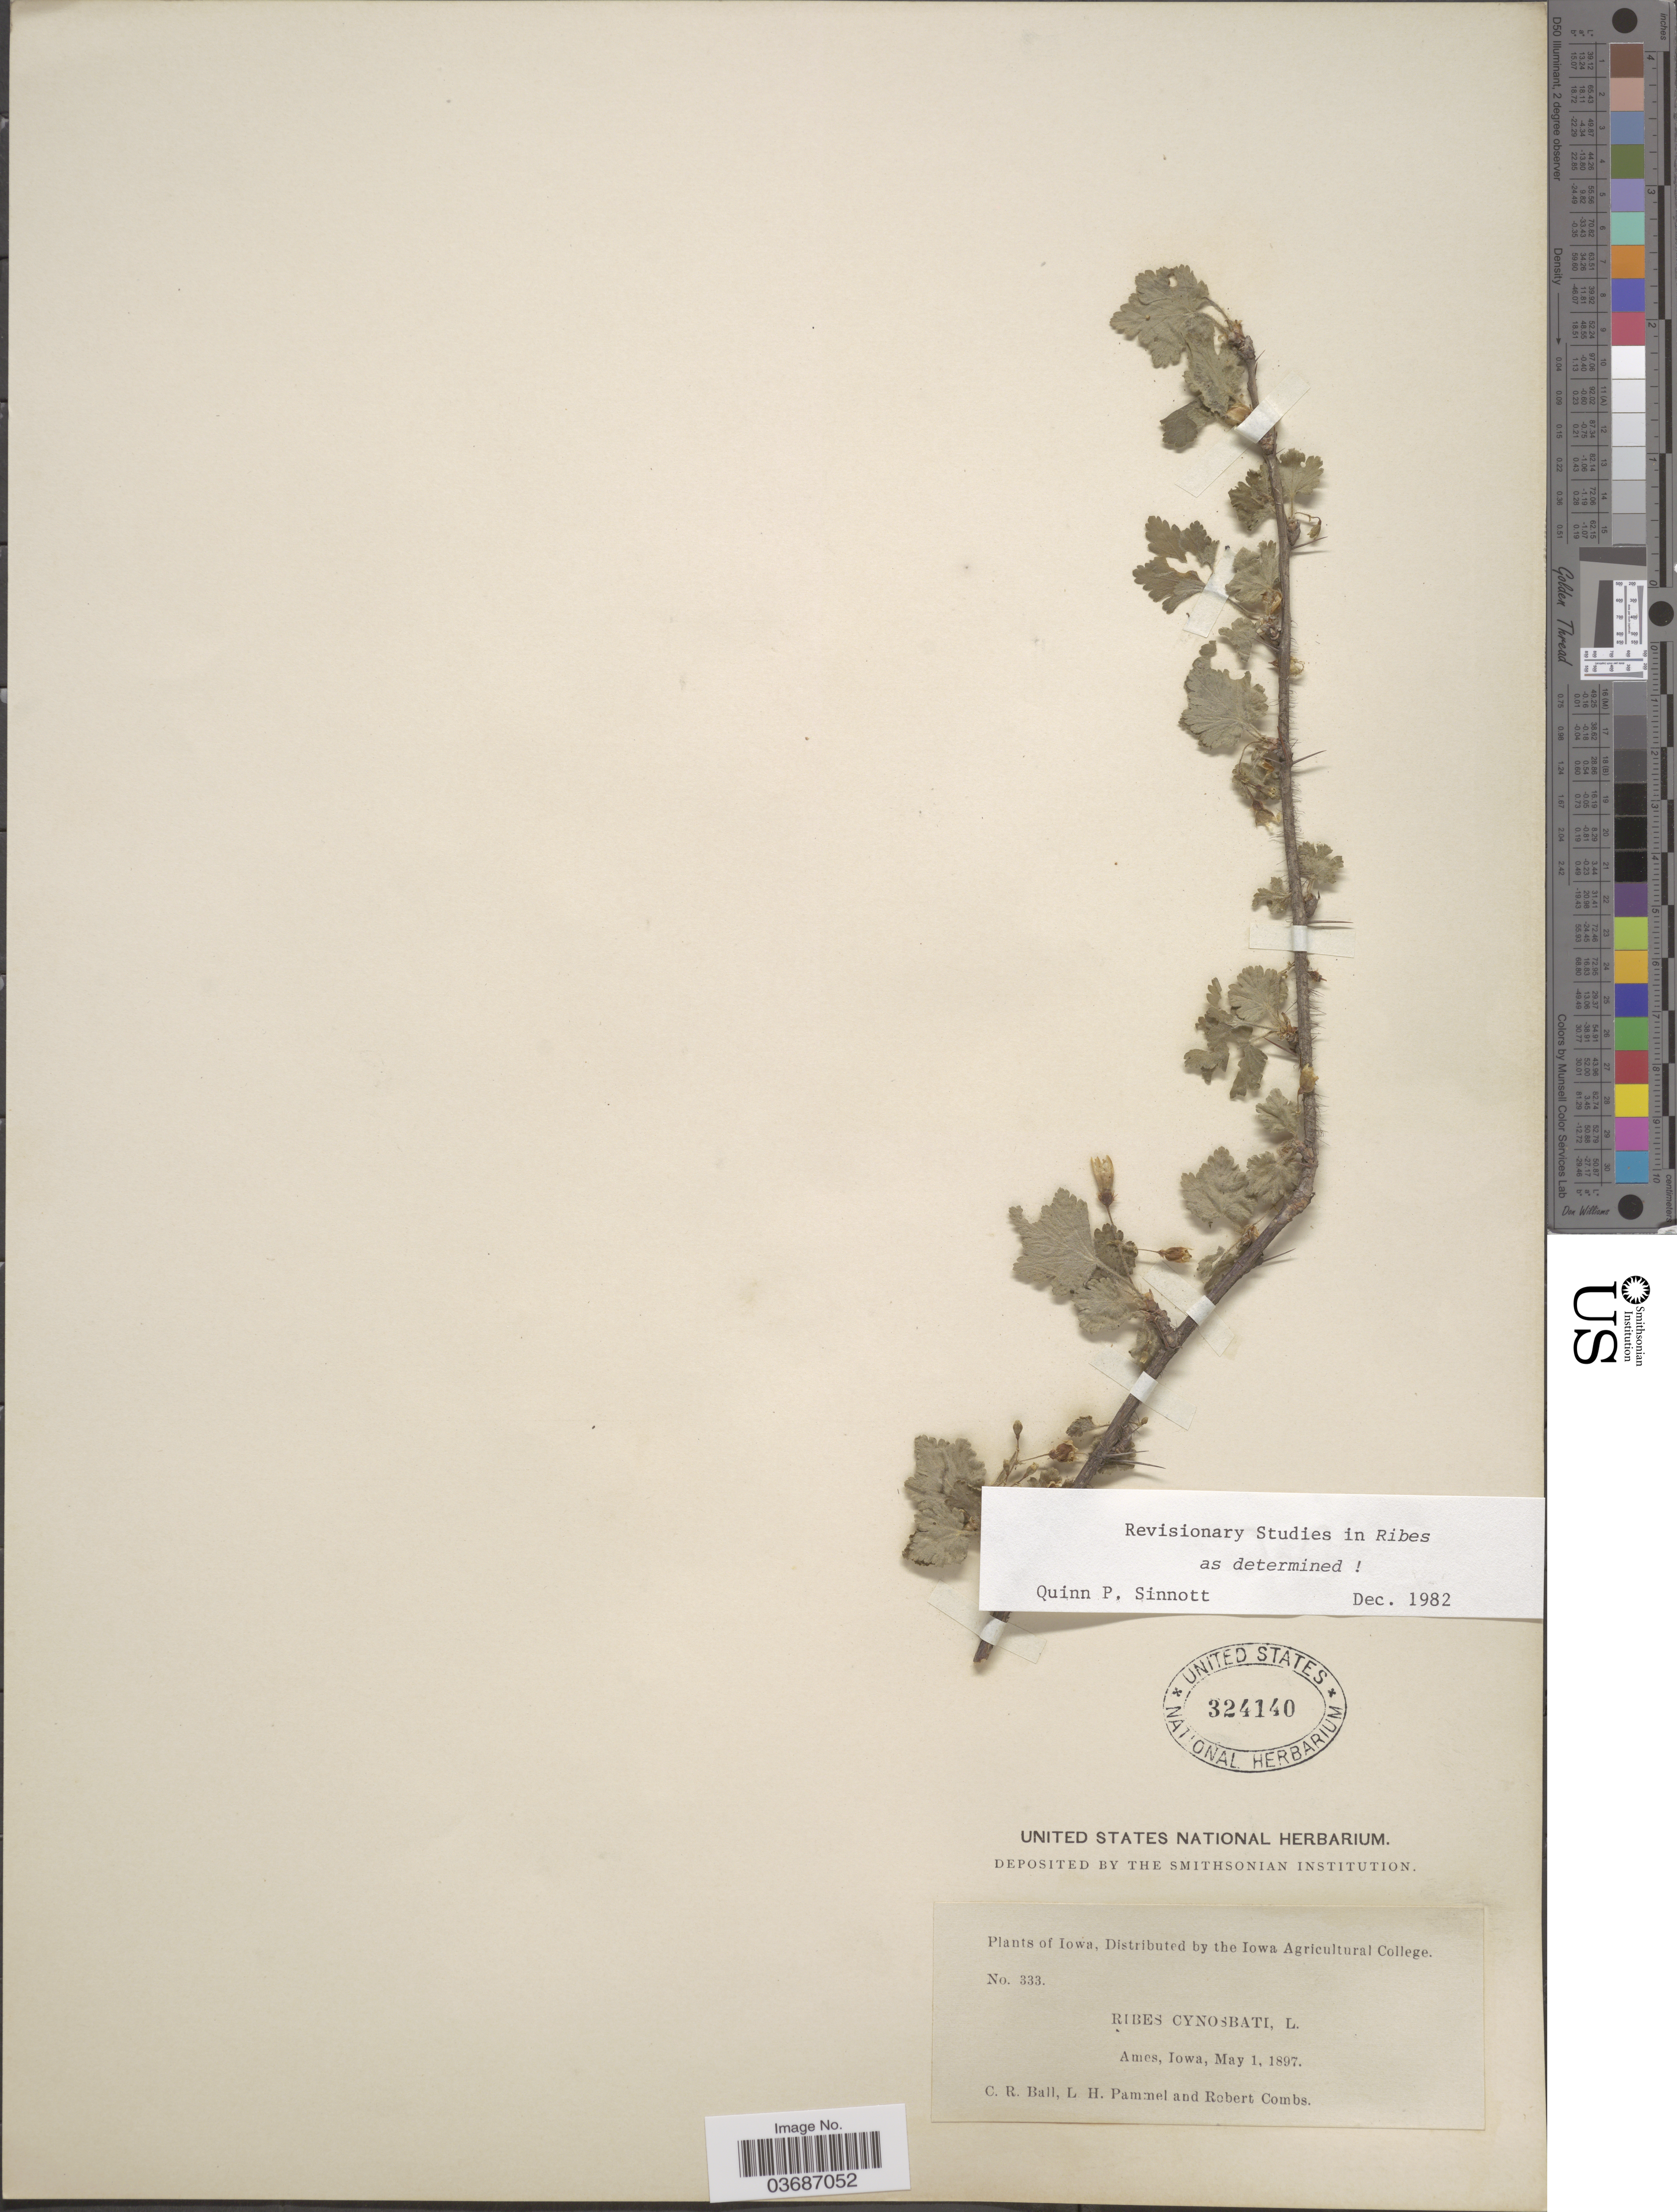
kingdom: Plantae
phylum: Tracheophyta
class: Magnoliopsida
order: Saxifragales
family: Grossulariaceae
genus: Ribes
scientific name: Ribes cynosbati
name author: L.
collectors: C. R. Ball, L. Pammel & R. Combs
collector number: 333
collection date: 1897-05-01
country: United States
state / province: Iowa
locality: Ames.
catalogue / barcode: US 324140